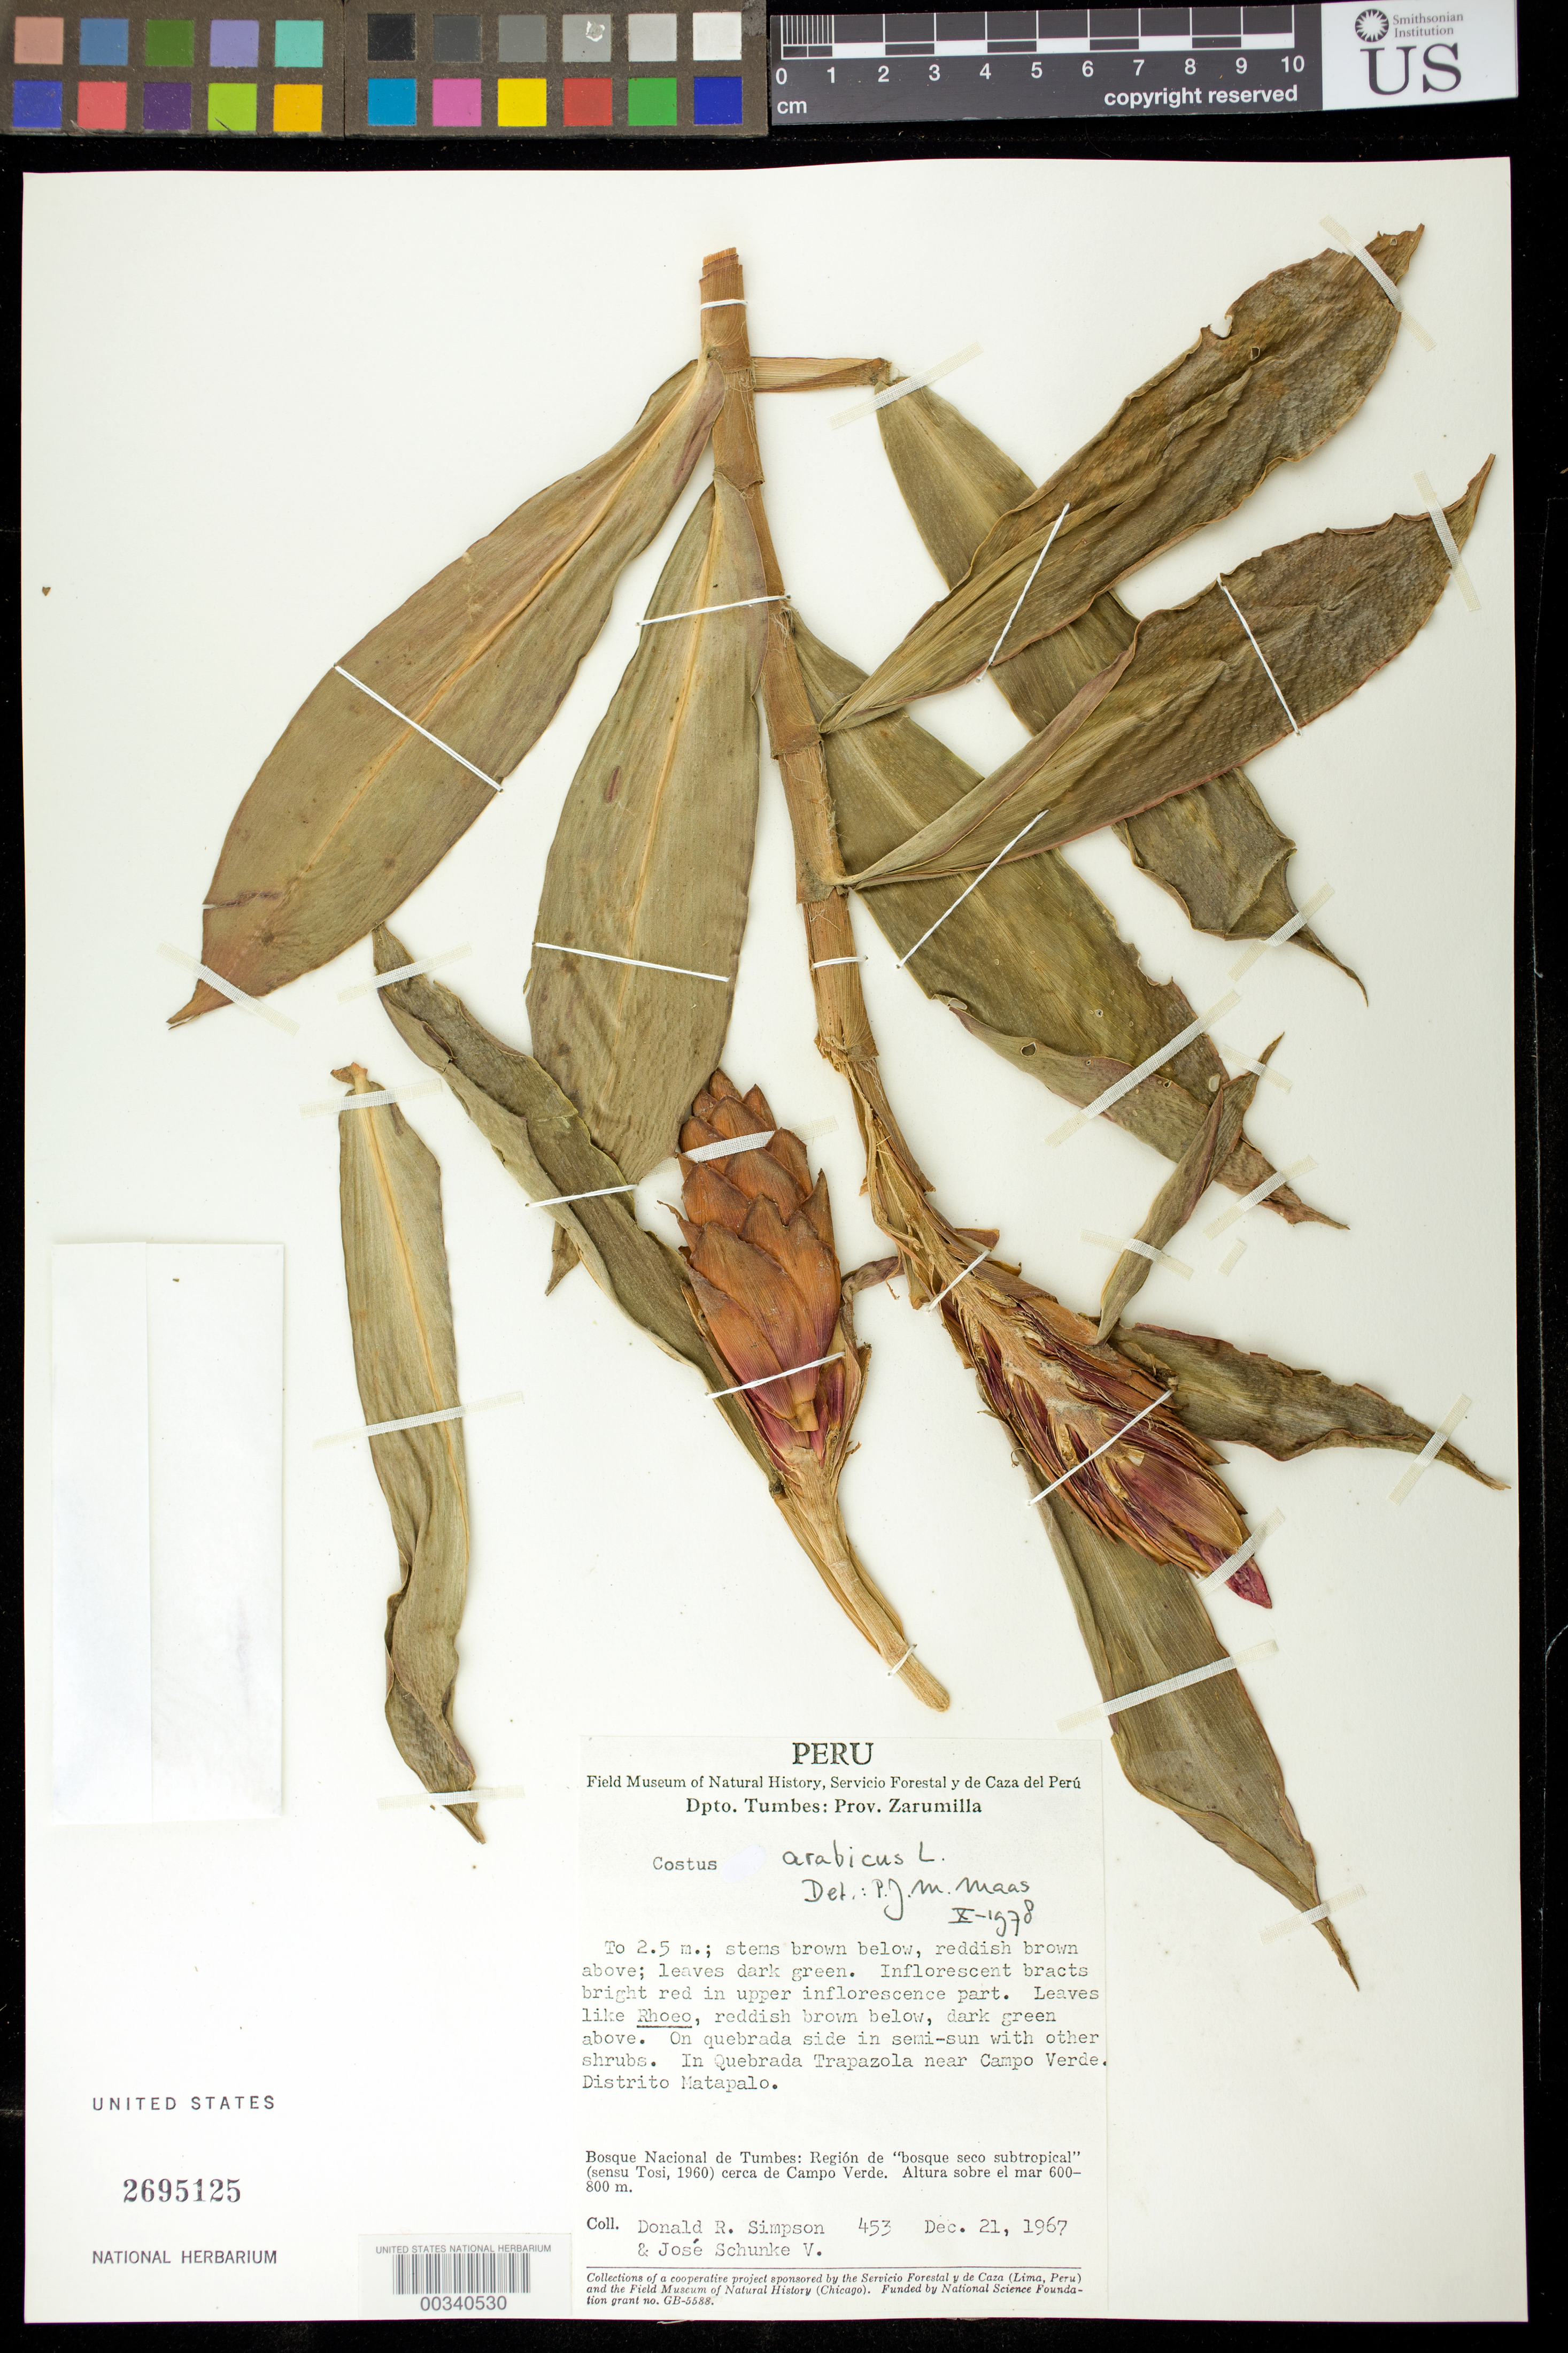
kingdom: Plantae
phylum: Tracheophyta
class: Liliopsida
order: Zingiberales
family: Costaceae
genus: Costus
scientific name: Costus arabicus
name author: L.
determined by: Maas, Paul J. M.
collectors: D. R. Simpson & J. M. Schunke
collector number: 453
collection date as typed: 21 Dec 1967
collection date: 1967-12-21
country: Peru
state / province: Tumbes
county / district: Zarumilla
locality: In quebrada trapazola near campo verde, dist matapalo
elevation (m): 600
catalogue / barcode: US 2695125